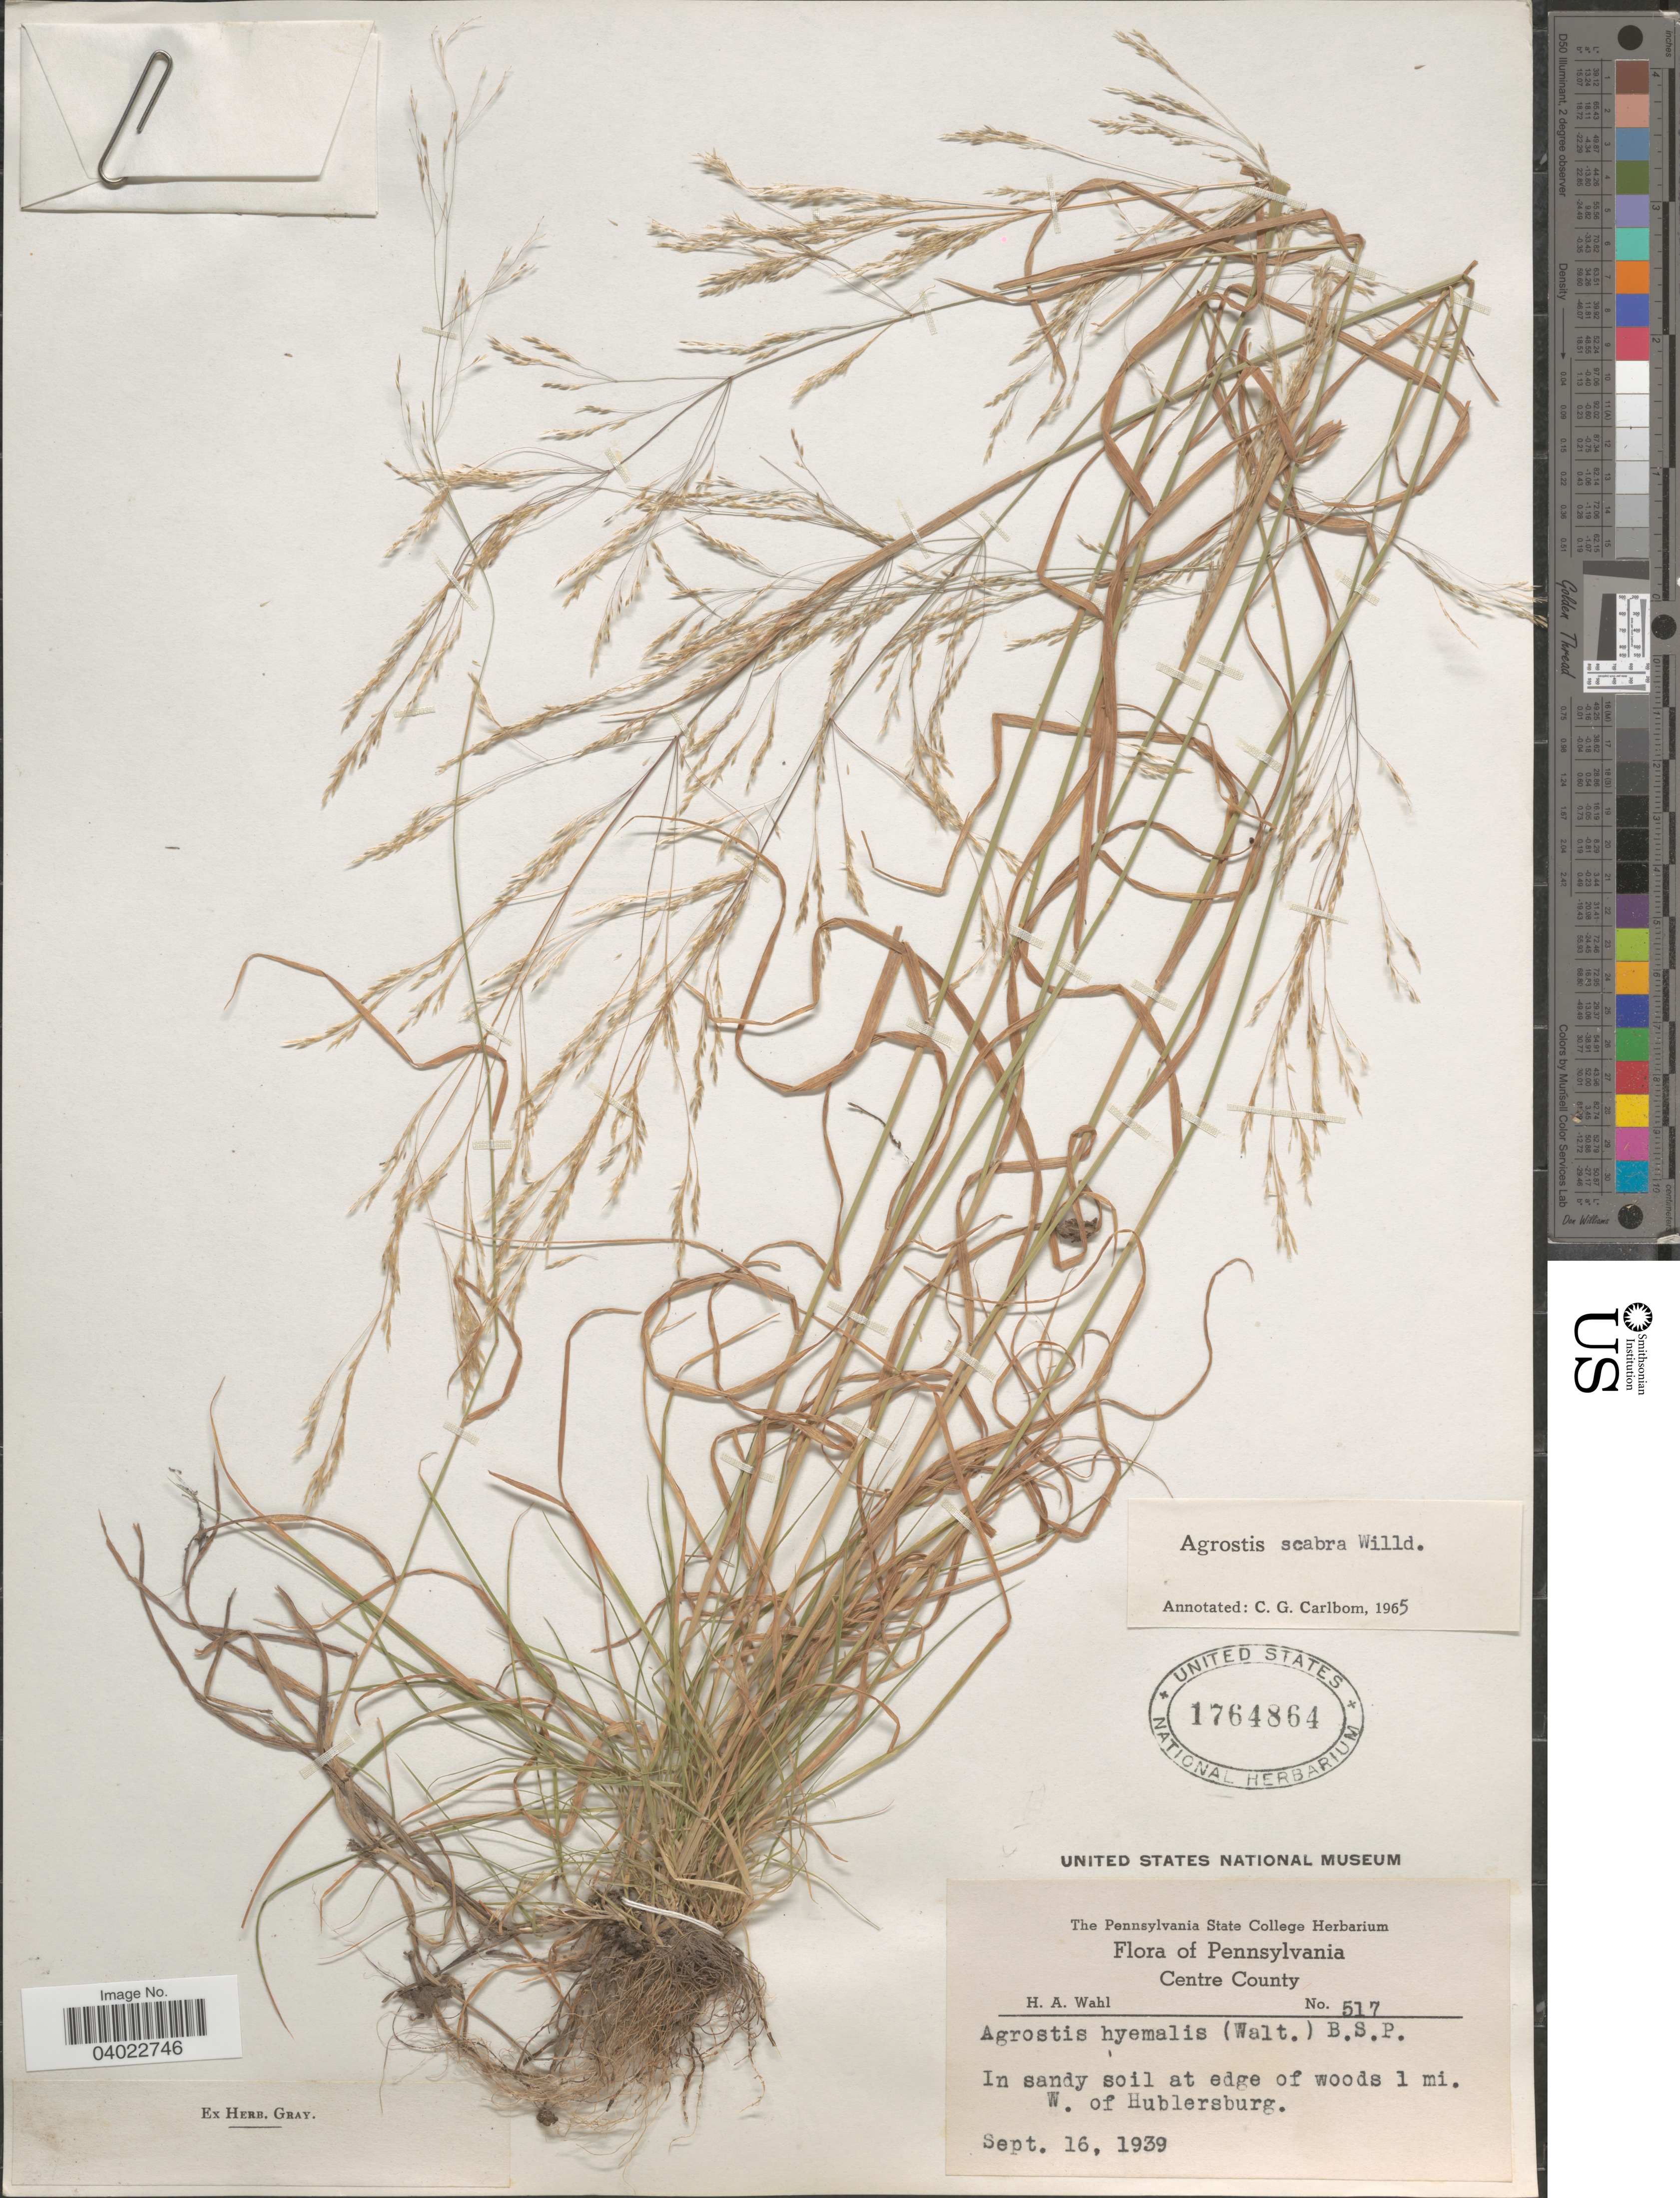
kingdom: Plantae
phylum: Tracheophyta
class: Liliopsida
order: Poales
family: Poaceae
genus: Agrostis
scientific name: Agrostis scabra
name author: Willd.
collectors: H. A. Wahl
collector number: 517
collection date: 1939-09-16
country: United States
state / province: Pennsylvania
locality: Centre County. 1 mi. W. of Hublersburg.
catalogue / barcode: US 1764864